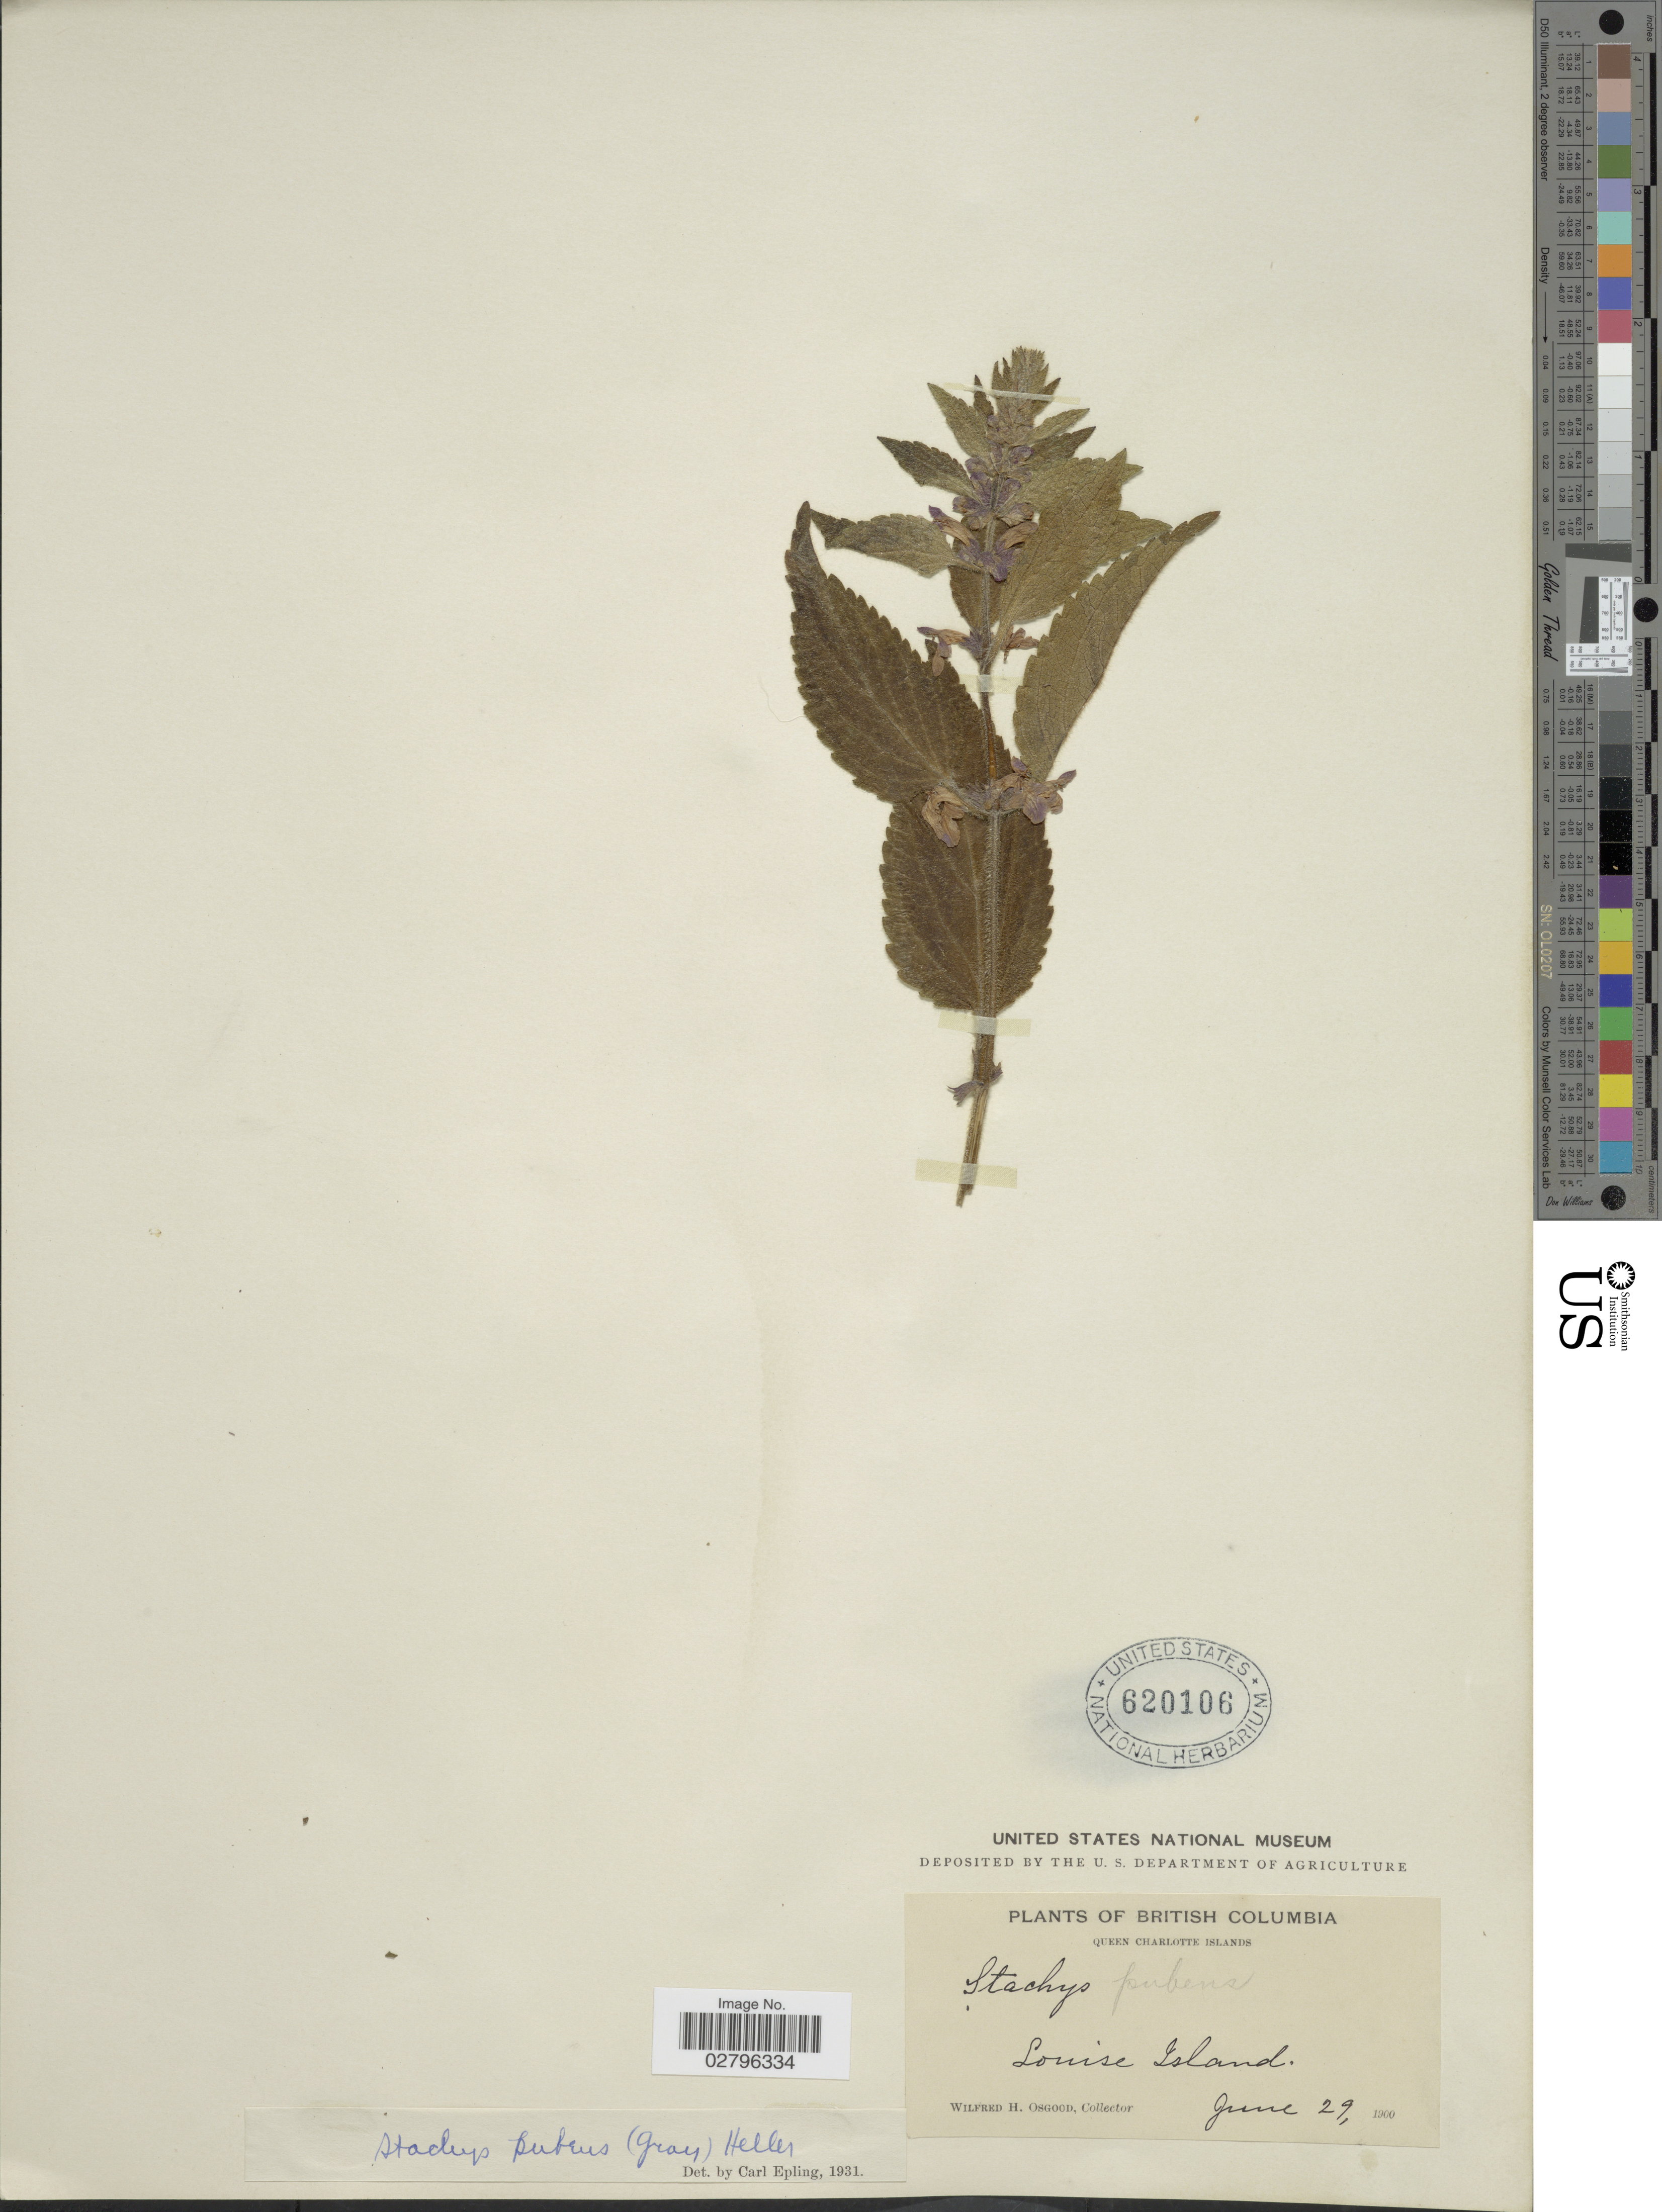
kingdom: Plantae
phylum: Tracheophyta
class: Magnoliopsida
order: Lamiales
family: Lamiaceae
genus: Stachys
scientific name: Stachys mexicana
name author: Benth.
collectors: W. Osgood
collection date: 1900-06-29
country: Canada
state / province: British Columbia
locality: Queen Charlotte Islands. Louise Island.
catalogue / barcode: US 620106